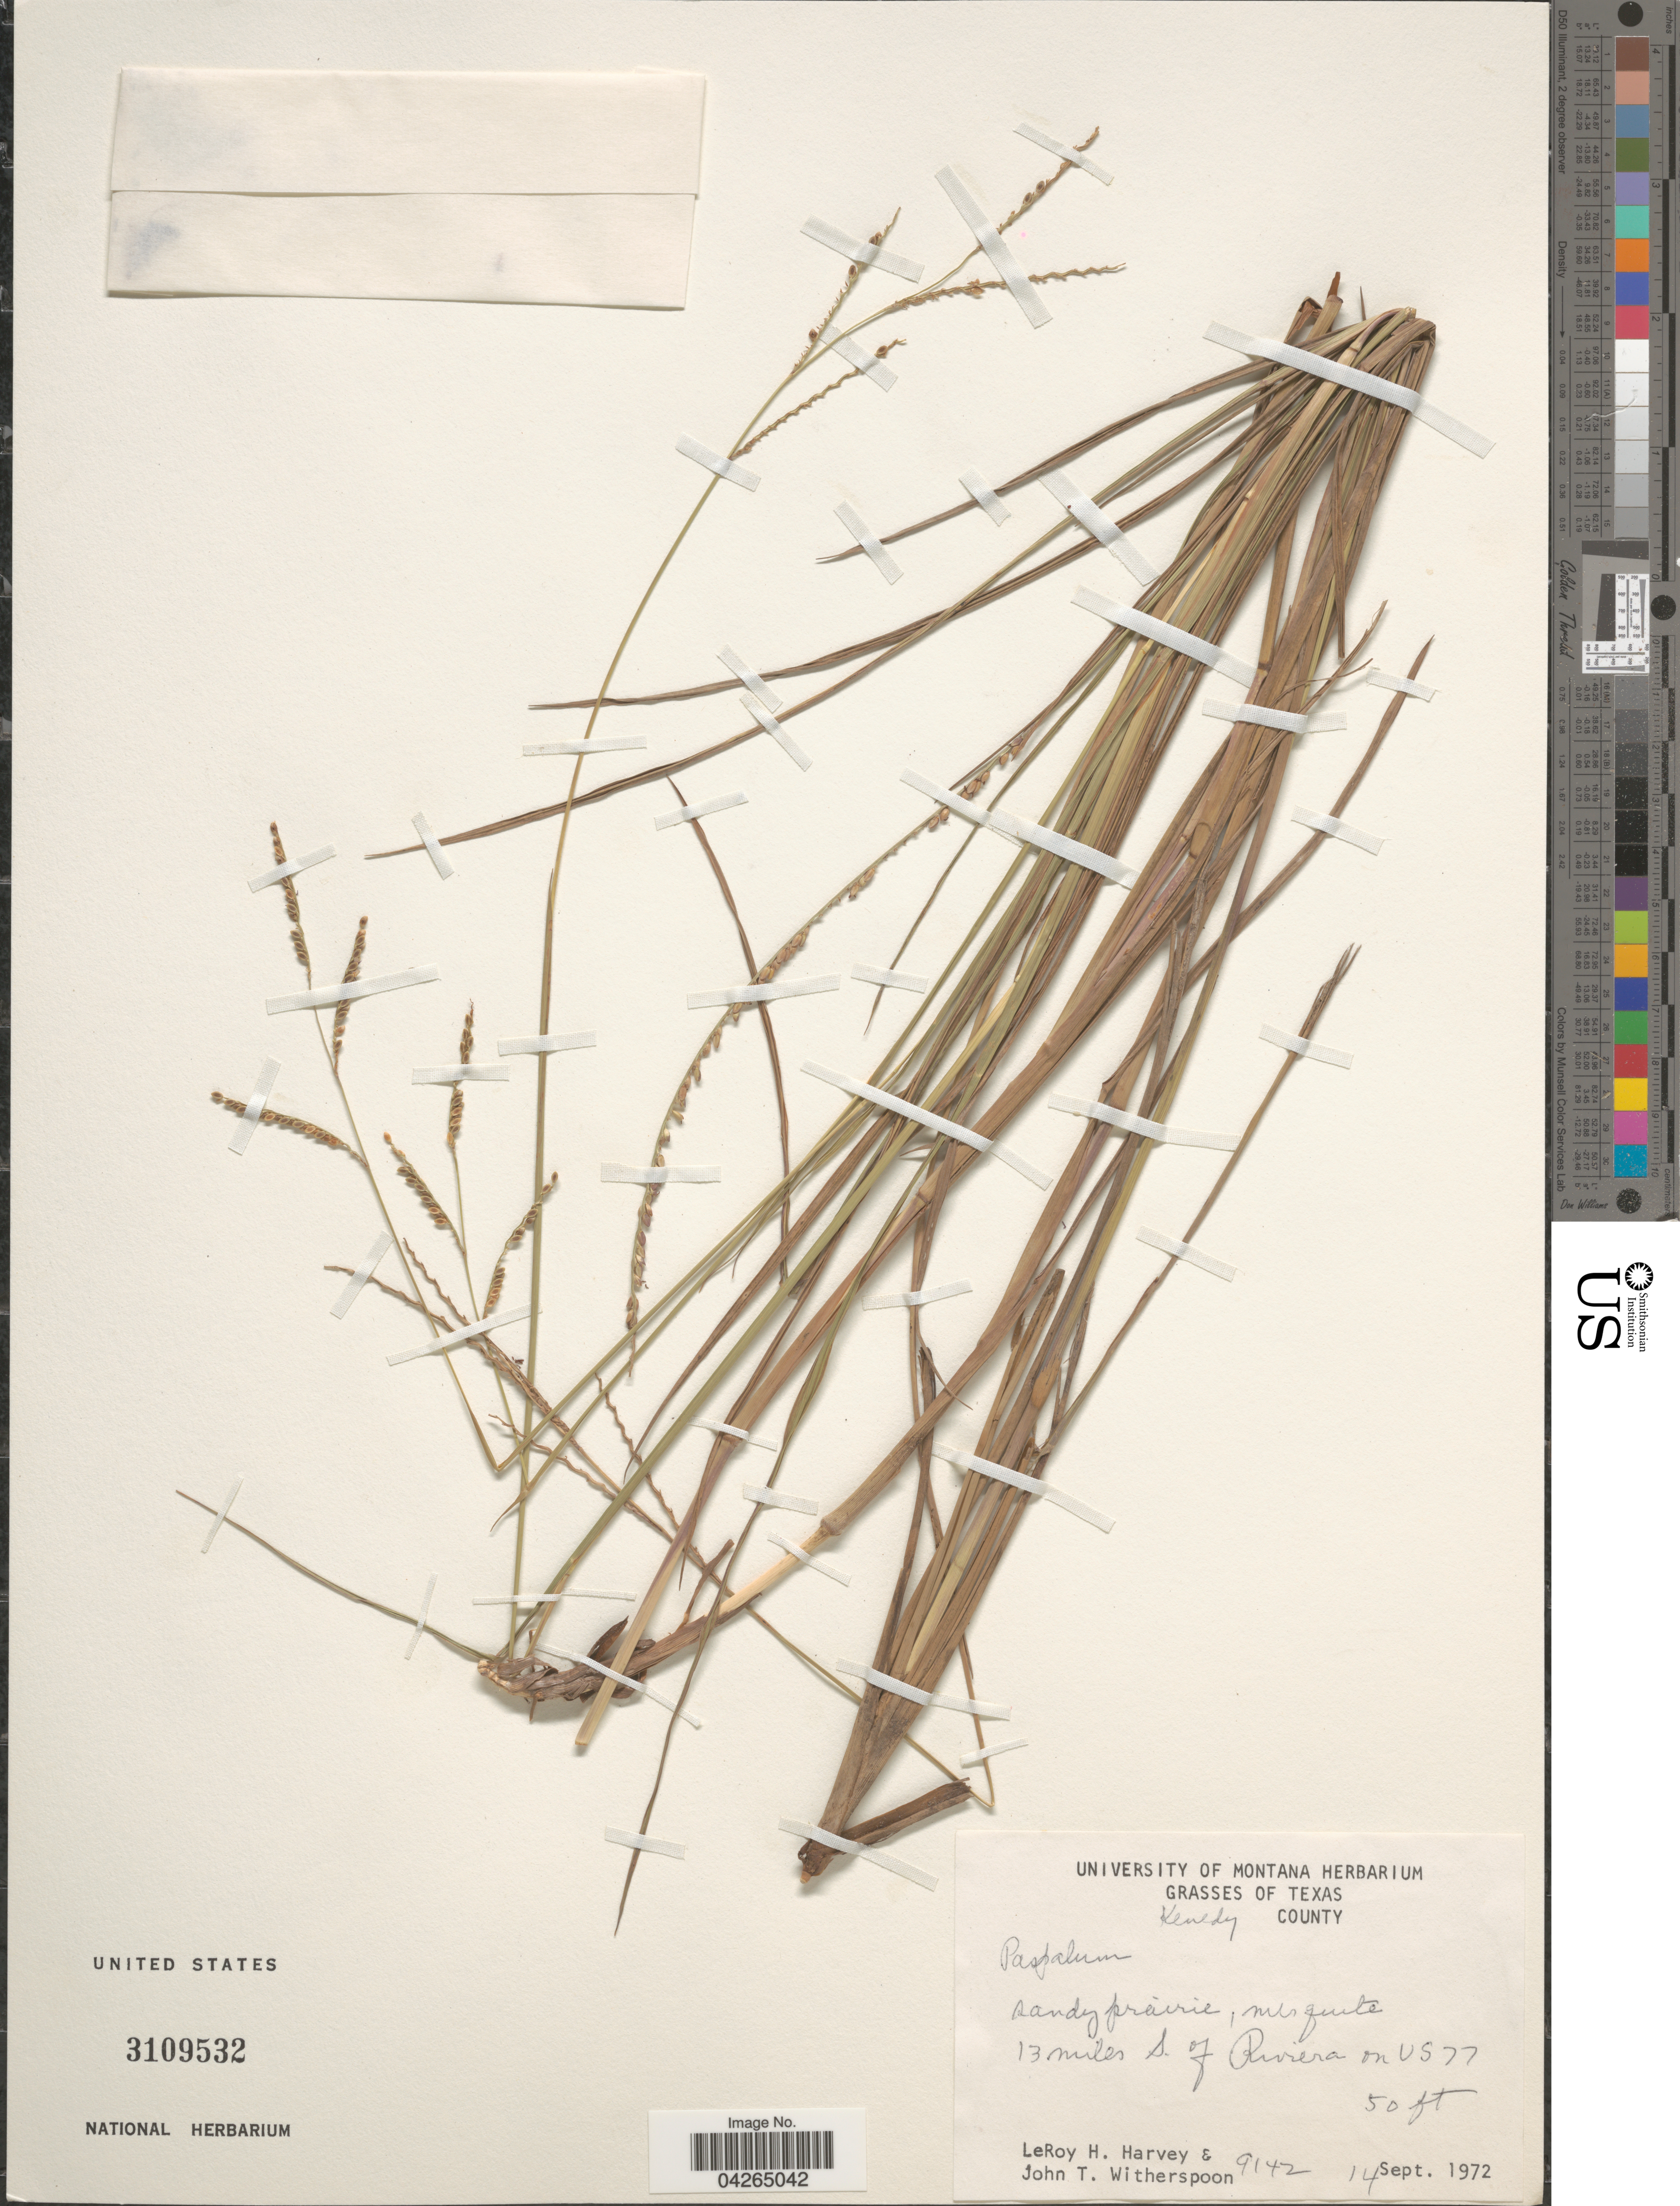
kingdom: Plantae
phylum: Tracheophyta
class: Liliopsida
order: Poales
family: Poaceae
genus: Paspalum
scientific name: Paspalum sp.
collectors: L. H. Harvey & J. Witherspoon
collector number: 9142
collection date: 1972-09-14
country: United States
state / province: Texas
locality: Kenedy County. 13 miles S. of Riviera on US 77.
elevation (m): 15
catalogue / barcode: US 3109532